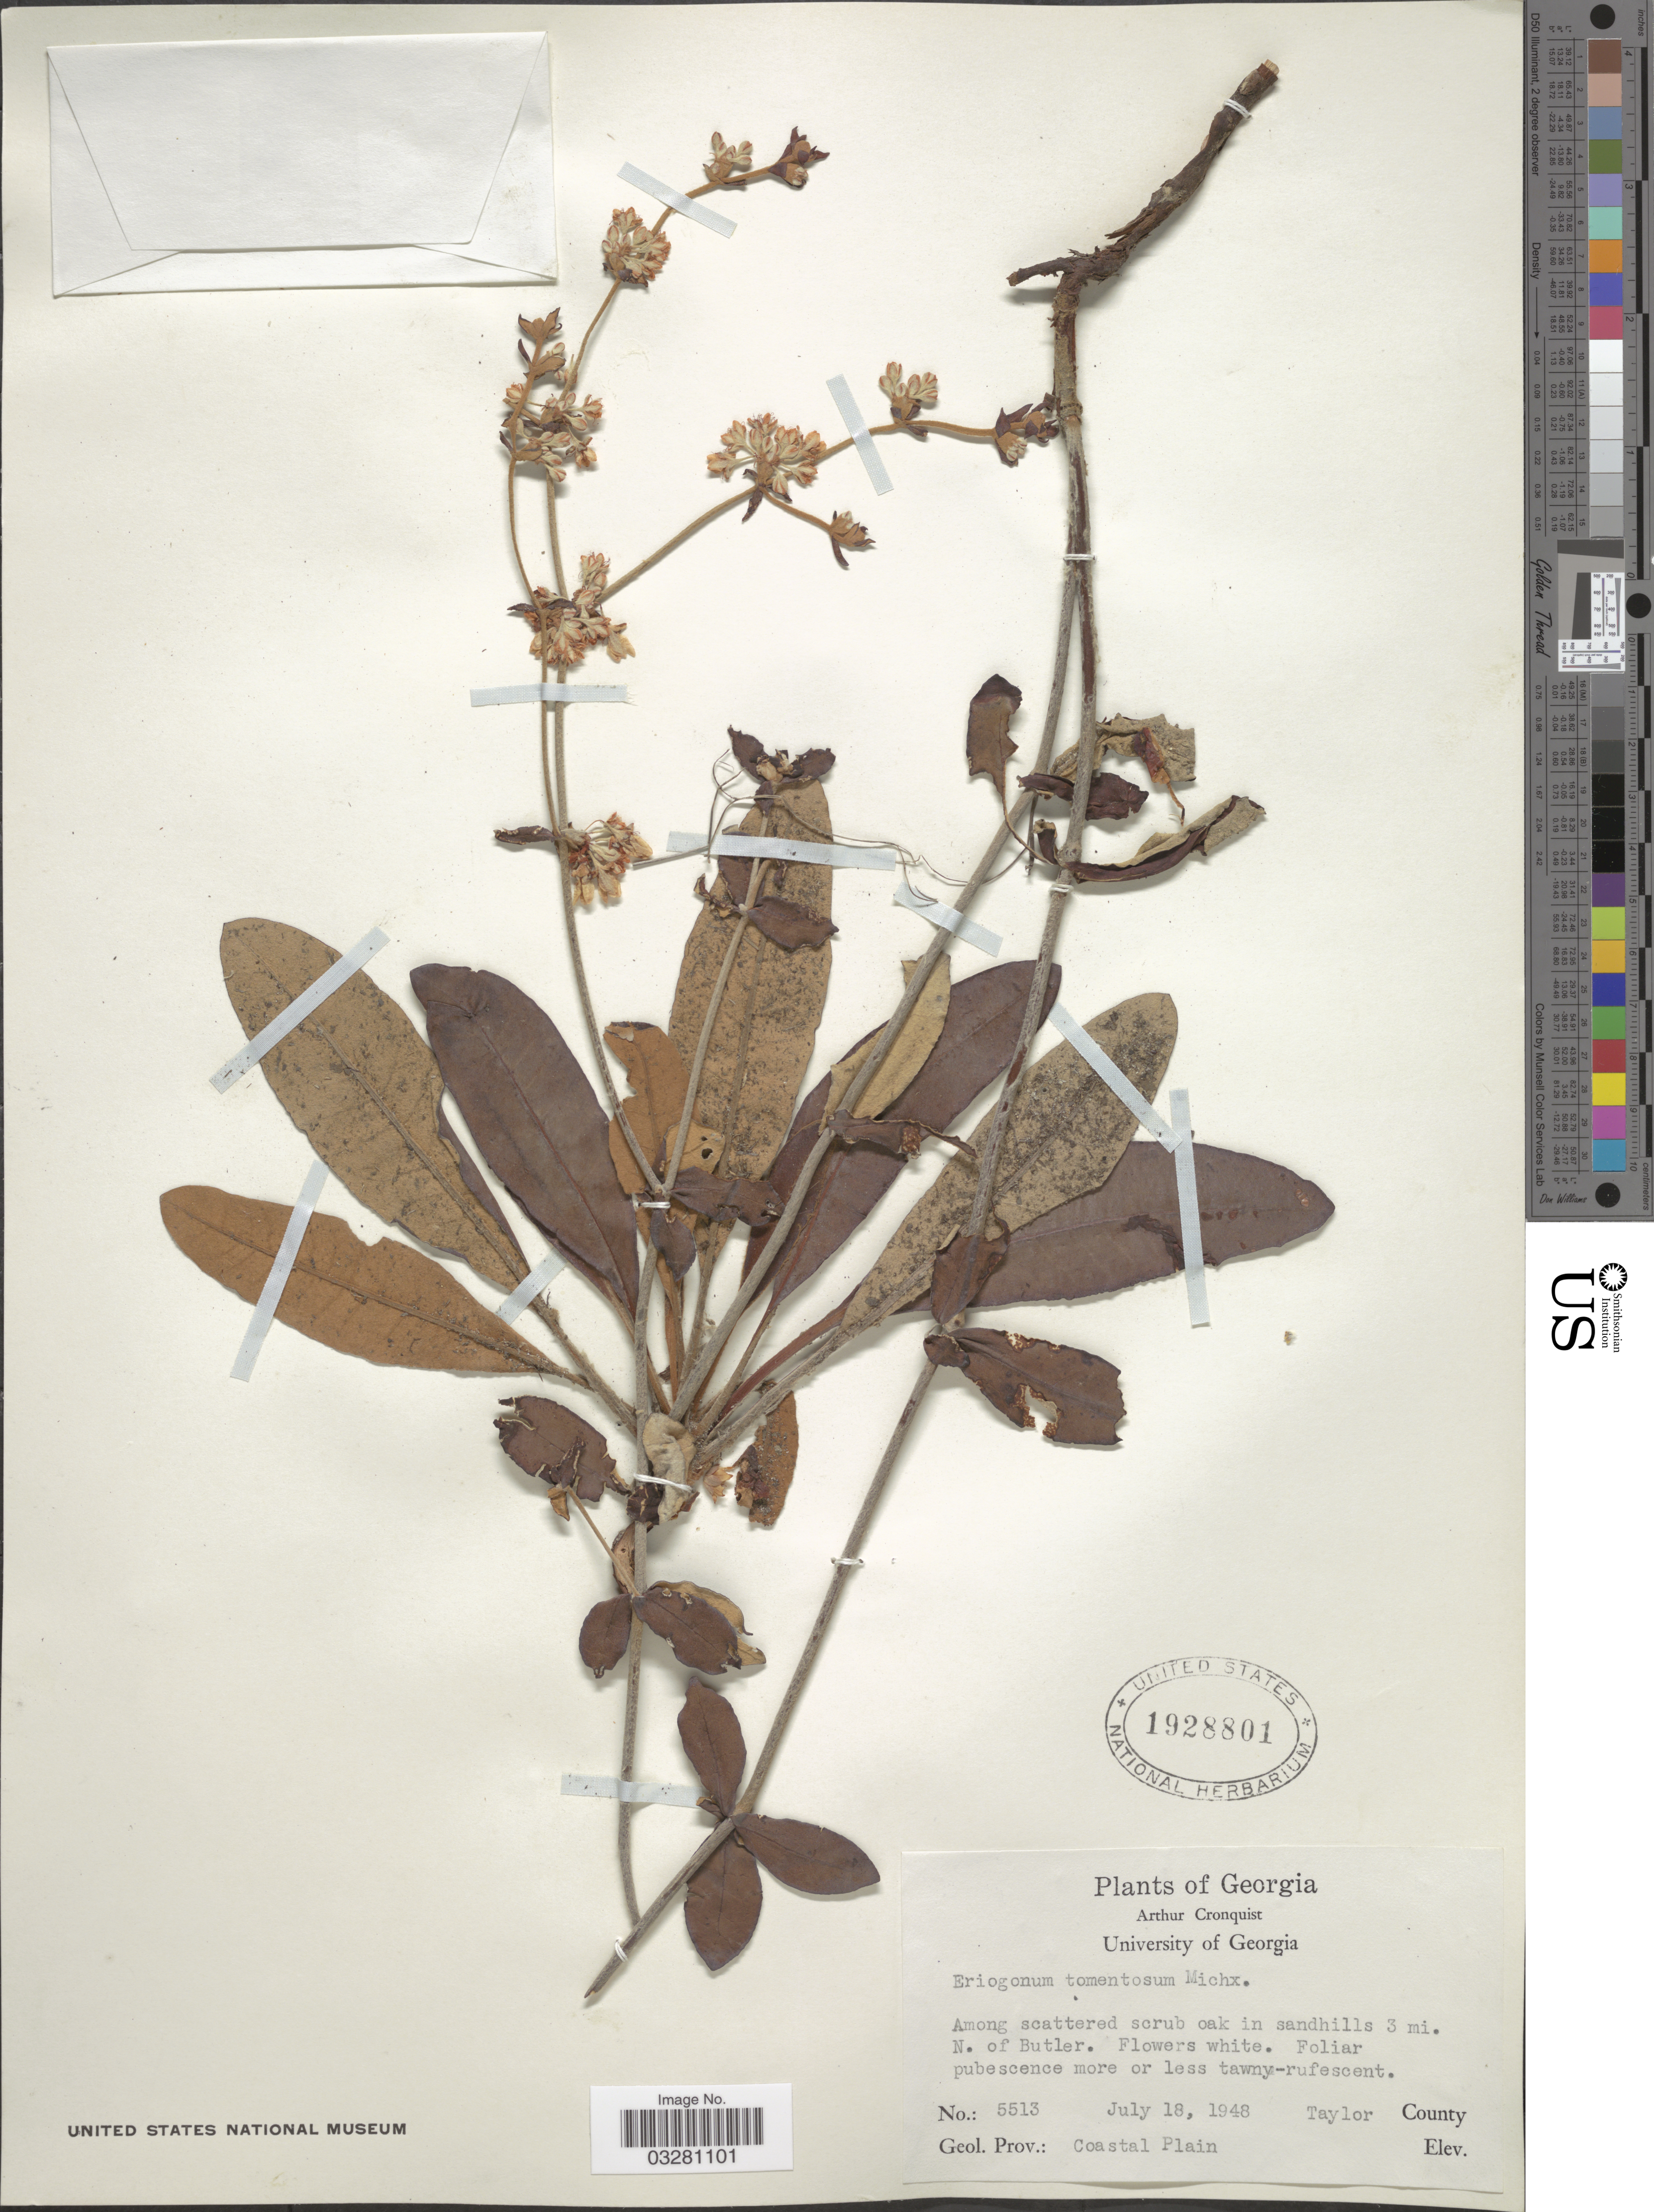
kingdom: Plantae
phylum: Tracheophyta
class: Magnoliopsida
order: Caryophyllales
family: Polygonaceae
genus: Eriogonum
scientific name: Eriogonum tomentosum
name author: Michx.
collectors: A. J. Cronquist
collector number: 5513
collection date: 1948-07-18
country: United States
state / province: Georgia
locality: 3 mi. N. of Butler. Taylor County. Geol. Prov.: Coastal Plain.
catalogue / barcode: US 1928801